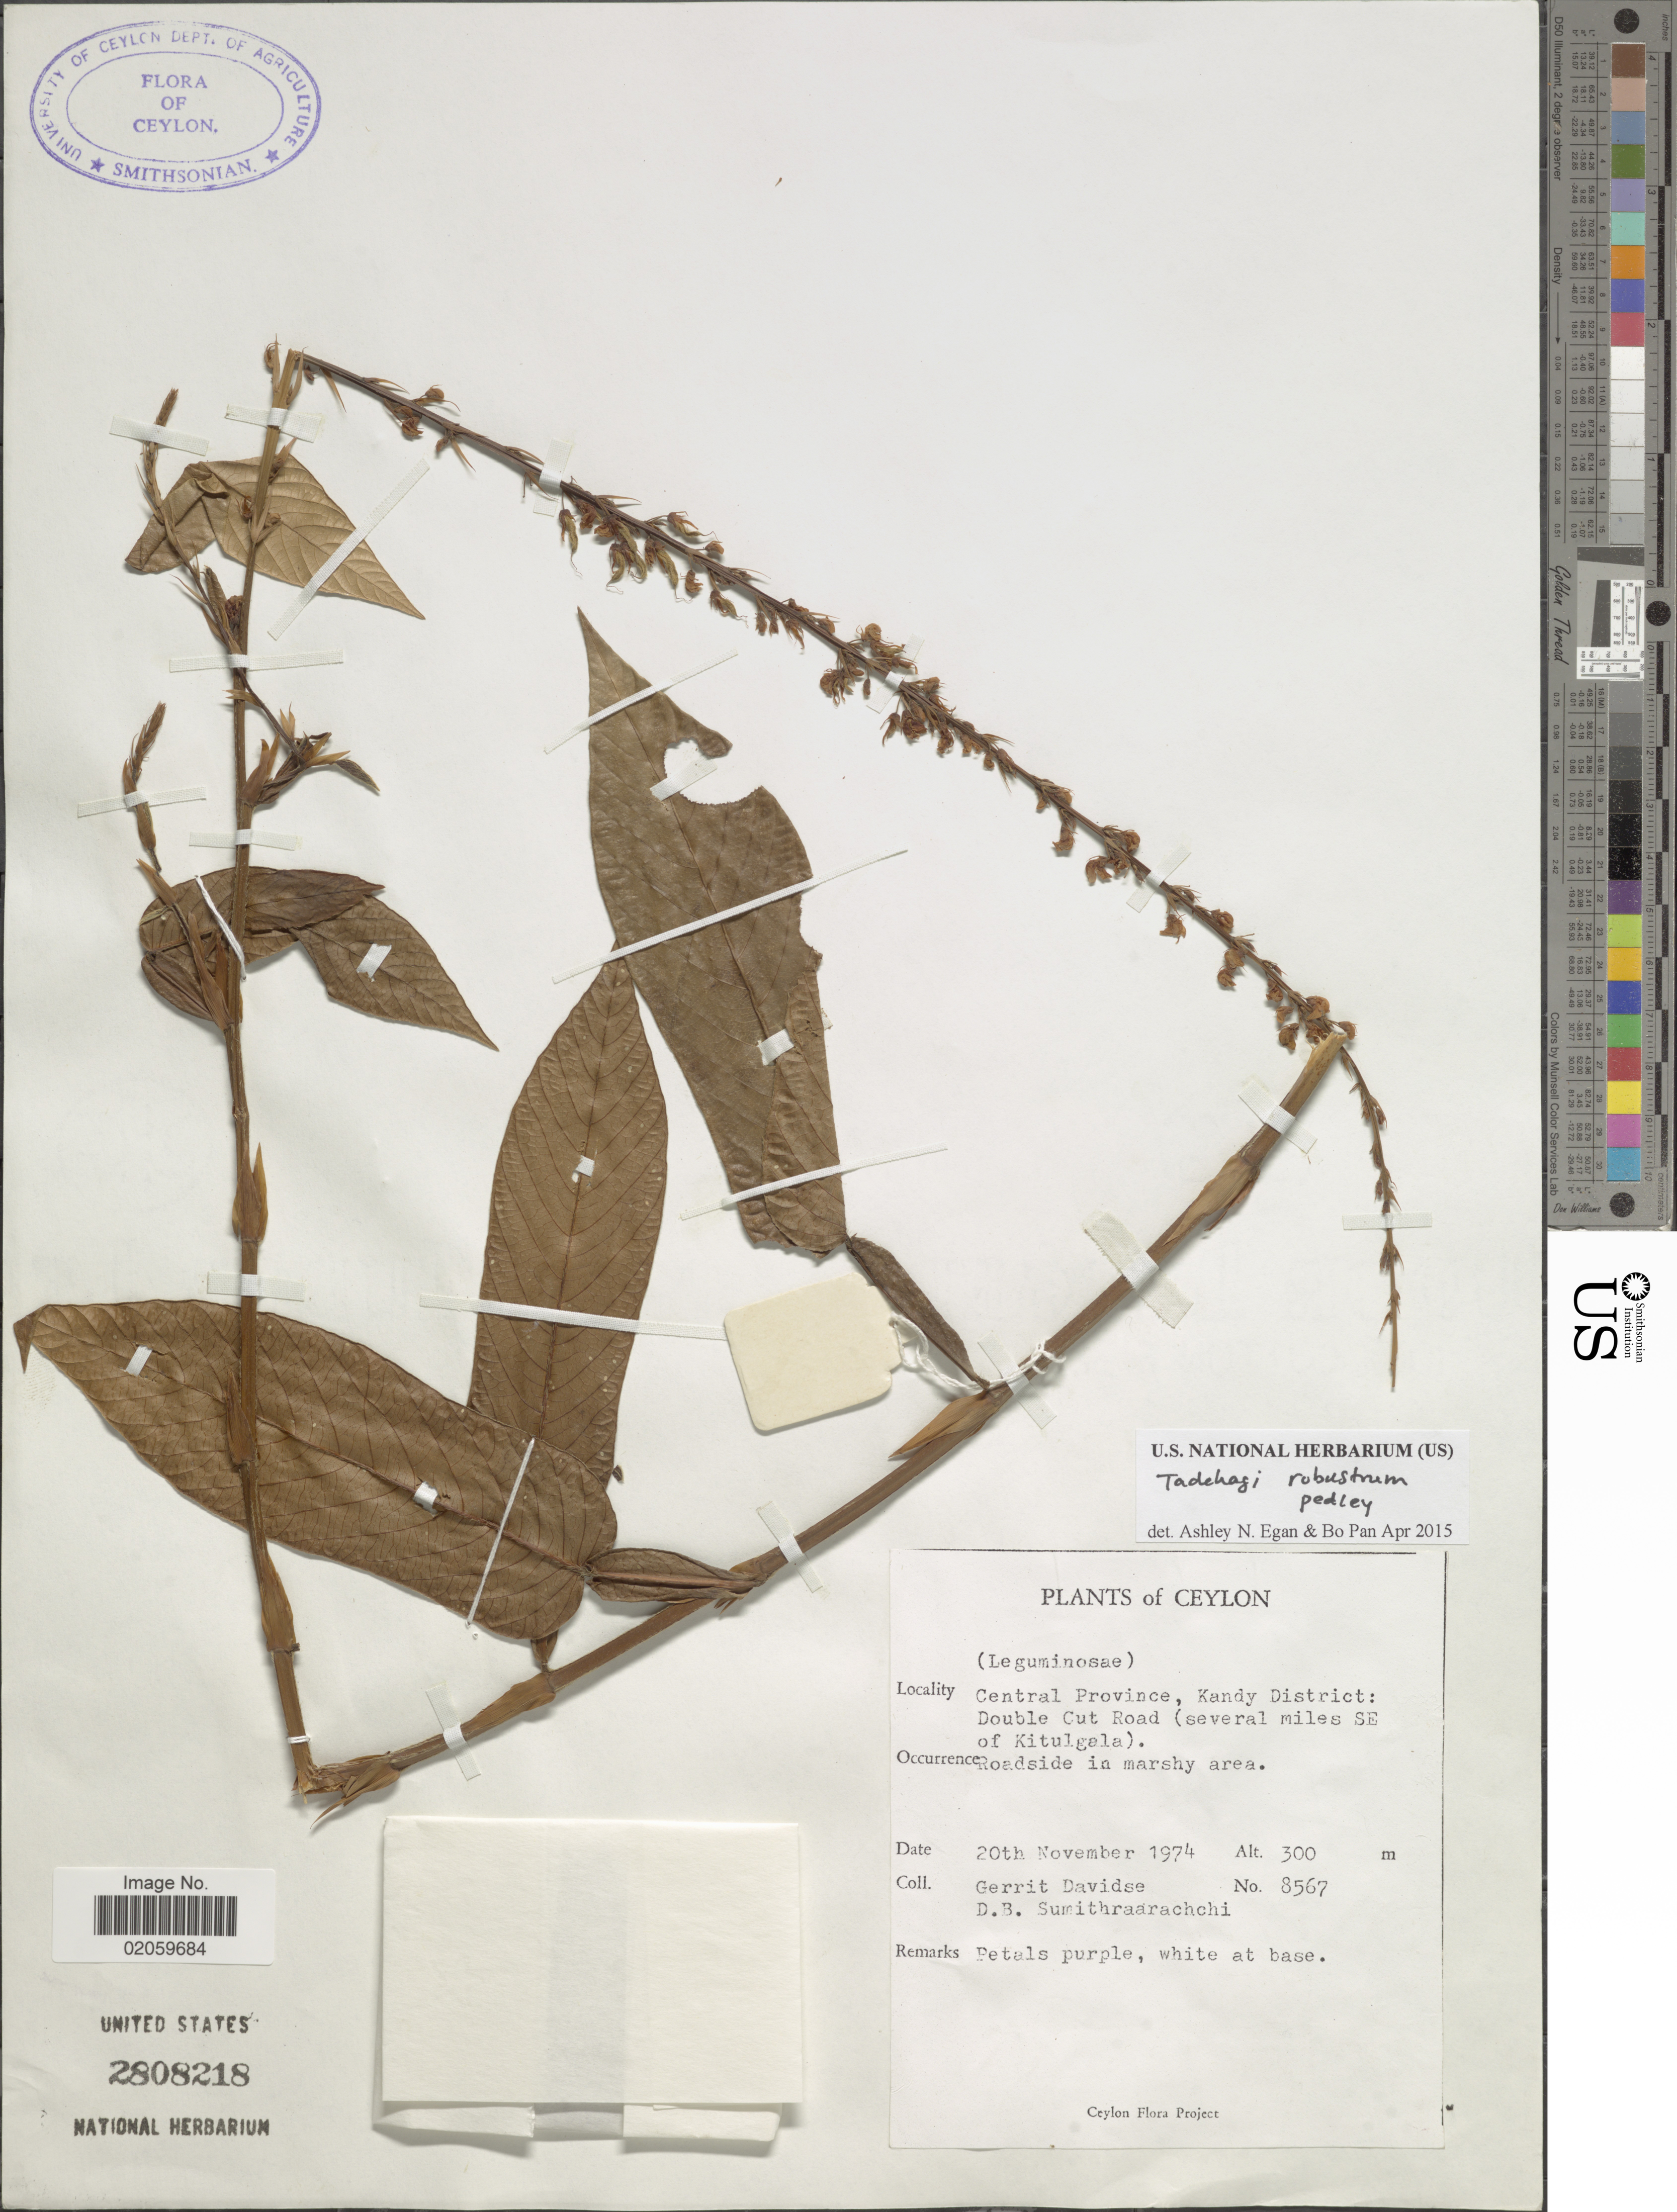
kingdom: Plantae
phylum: Tracheophyta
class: Magnoliopsida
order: Fabales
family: Fabaceae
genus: Tadehagi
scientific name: Tadehagi robustum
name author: Pedley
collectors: G. Davidse & D. B. Sumithraarachchi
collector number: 8567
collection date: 1974-11-20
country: Sri Lanka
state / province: Central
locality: Ceylon, Kandy District; Double Cut Road (several miles SE of Kitulgala)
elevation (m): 300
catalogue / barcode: US 2808218